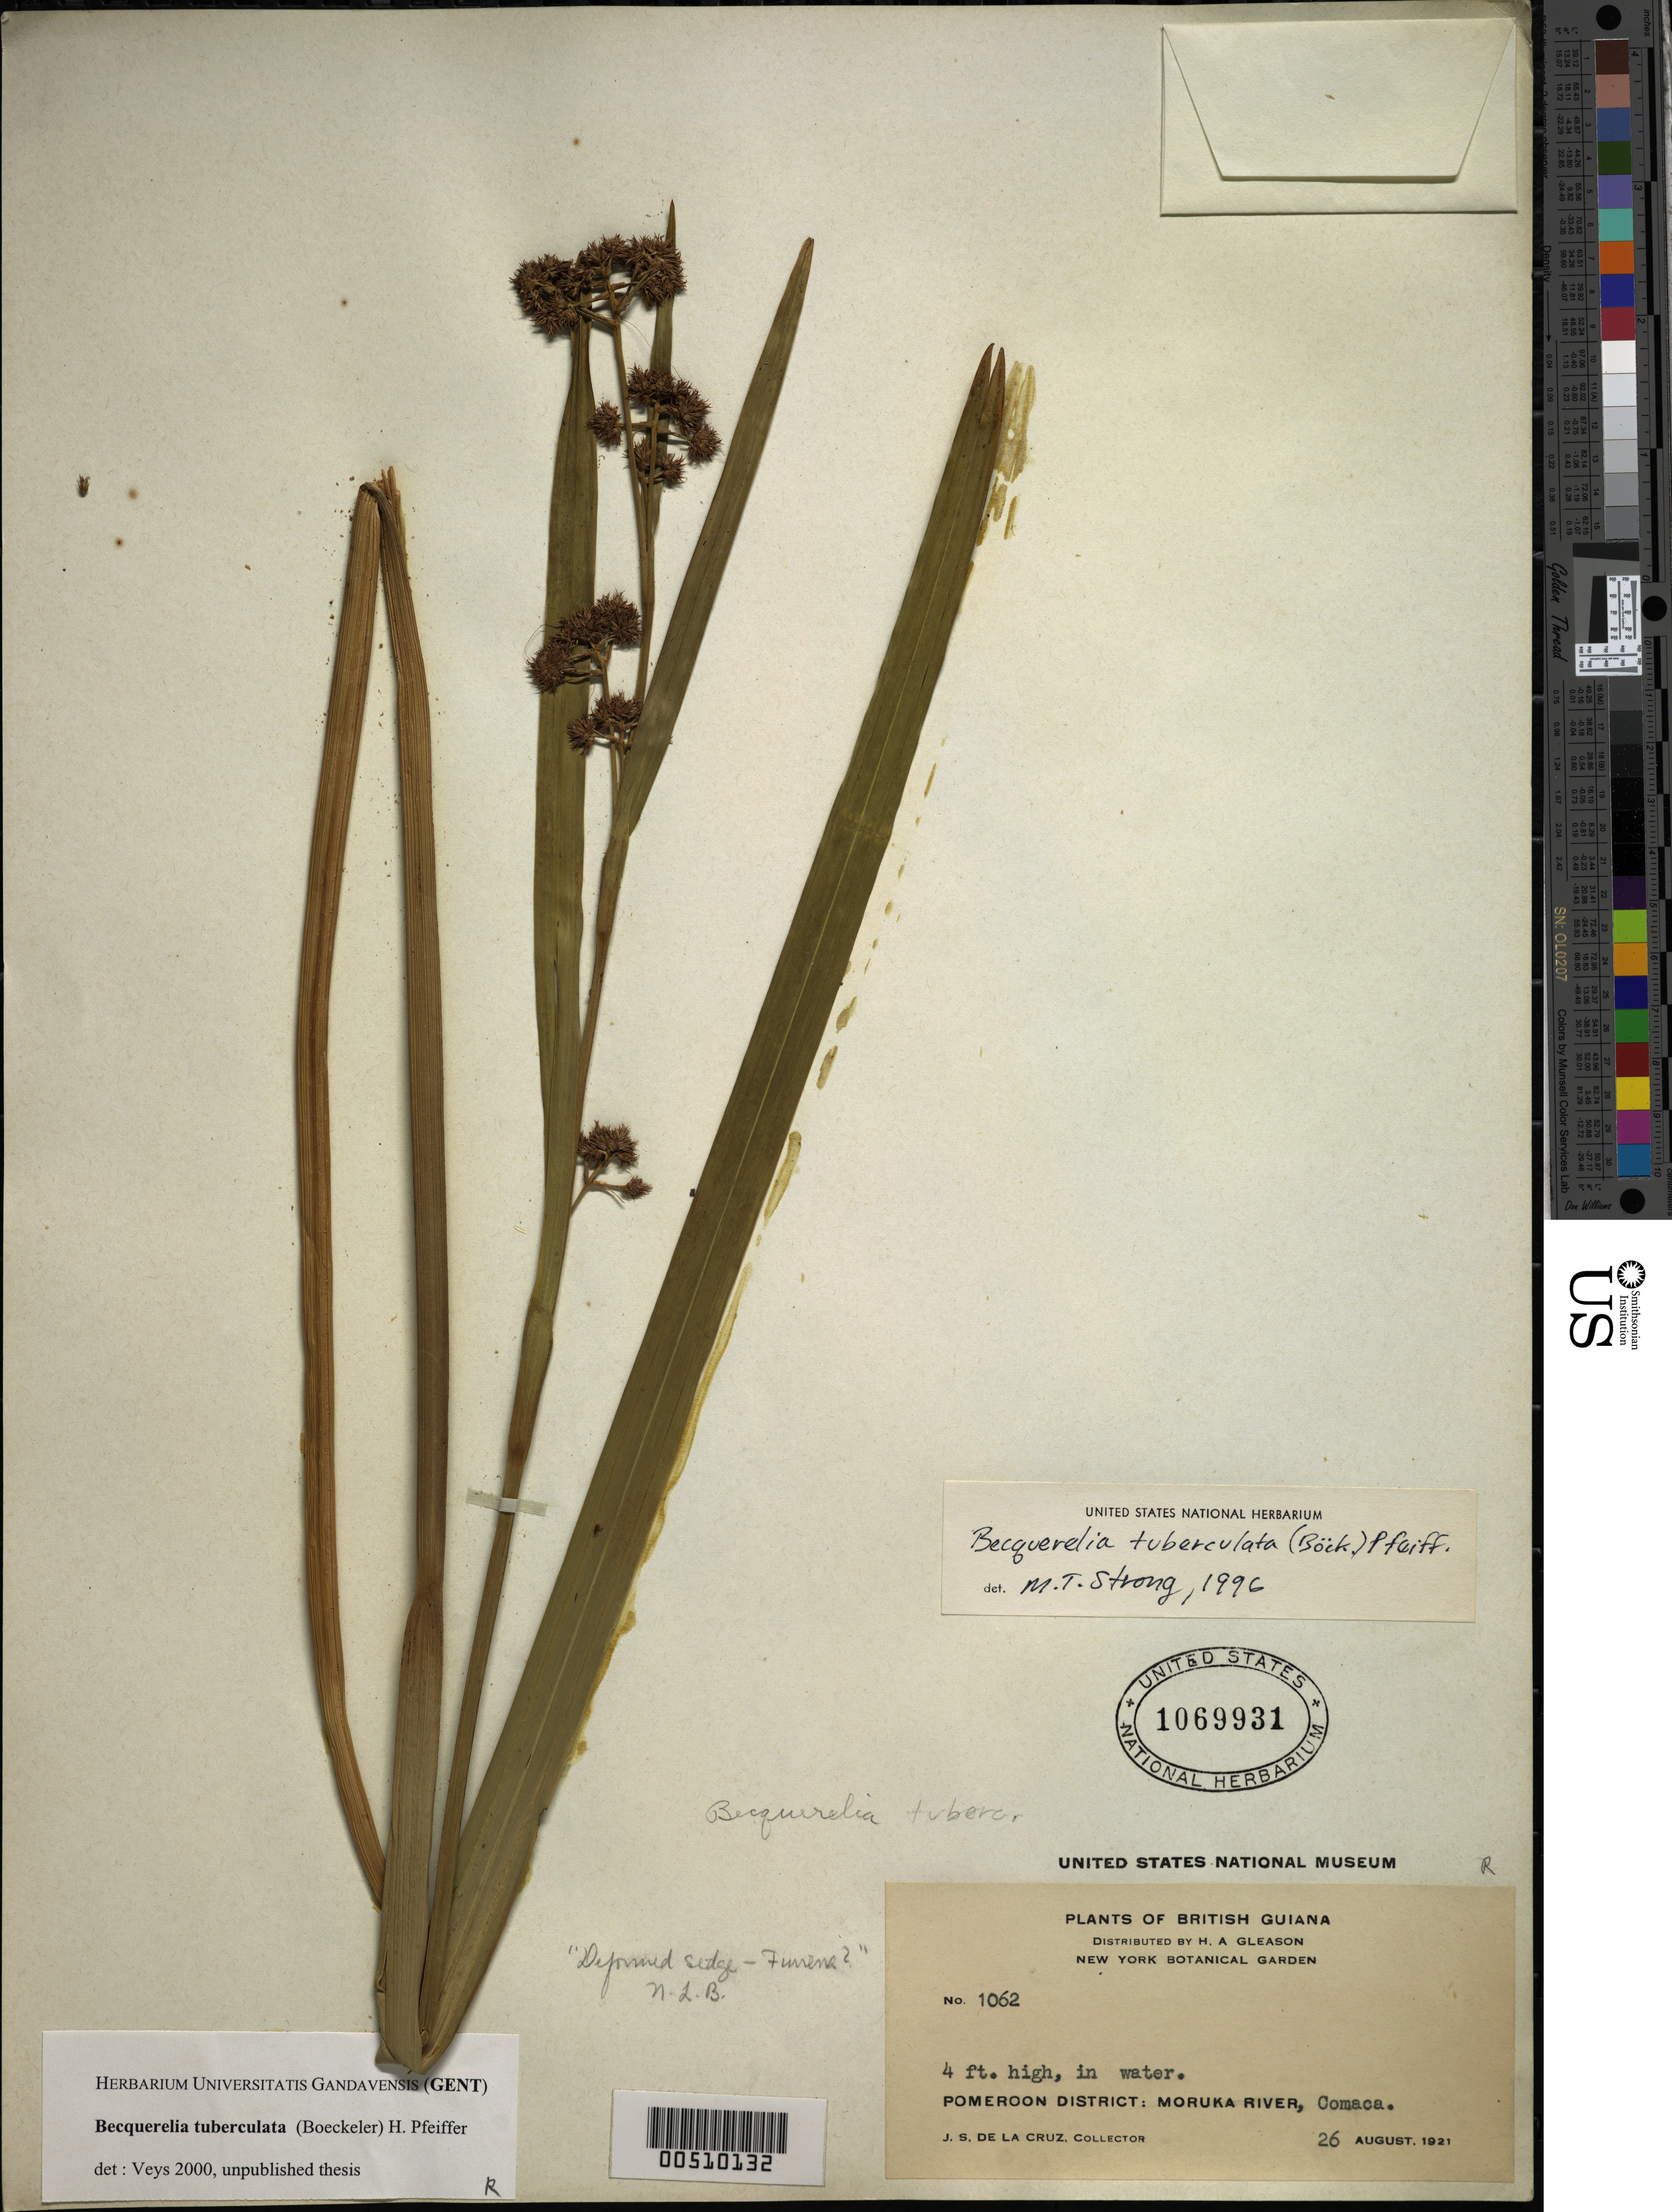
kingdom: Plantae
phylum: Tracheophyta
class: Liliopsida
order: Poales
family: Cyperaceae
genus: Becquerelia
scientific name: Becquerelia tuberculata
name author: (Boeckeler) Pfeiff.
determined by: Strong, M. T., (US), Smithsonian Institution - National Museum of Natural History (UNITED STATES)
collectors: J. S. de la Cruz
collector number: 1062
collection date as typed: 26 Aug 1921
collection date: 1921-08-26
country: Guyana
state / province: Pomeroon-Supenaam (?)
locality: Moruka River, Comaca. [In former Pomeroon Region.]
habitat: In water.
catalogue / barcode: US 1069931